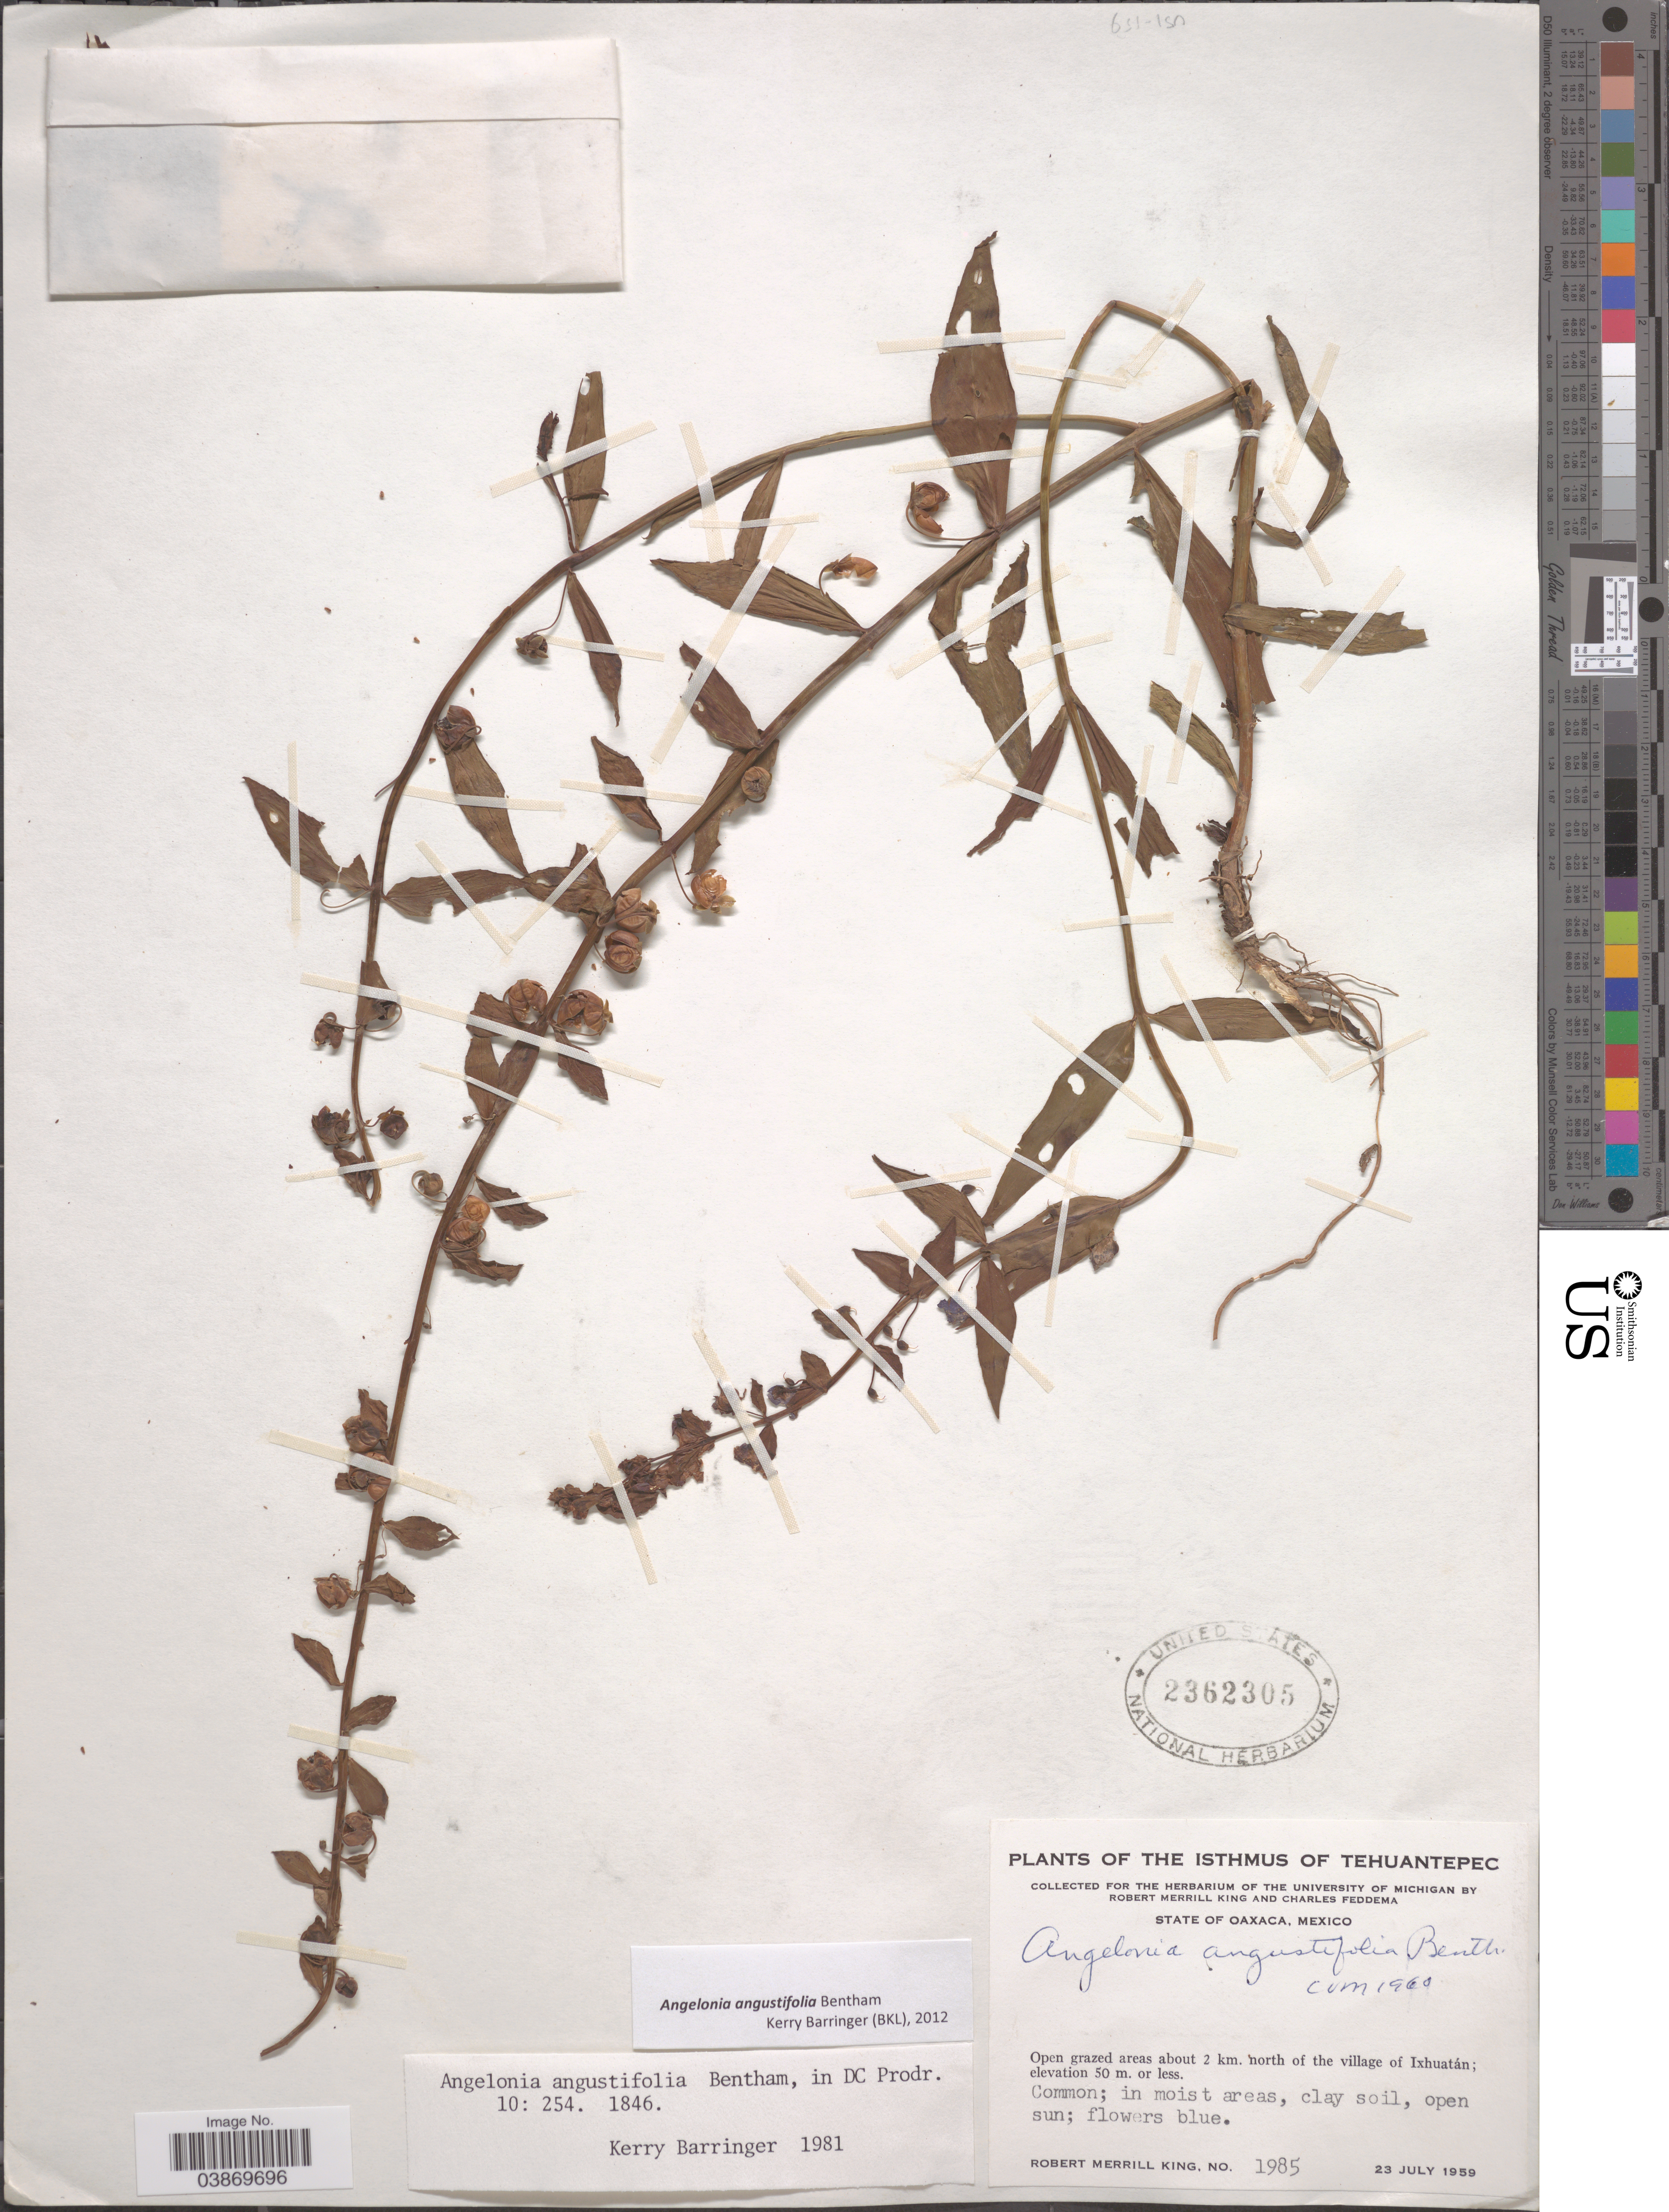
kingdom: Plantae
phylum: Tracheophyta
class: Magnoliopsida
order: Lamiales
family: Plantaginaceae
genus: Angelonia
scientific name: Angelonia angustifolia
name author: Benth.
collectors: R. M. King & C. Feddema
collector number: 1985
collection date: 1959-07-23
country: Mexico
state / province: Oaxaca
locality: The Isthmus of Tehuantepec. Open grazed areas about 2 km. north of the village of Ixhuatán.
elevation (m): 50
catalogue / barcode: US 2362305